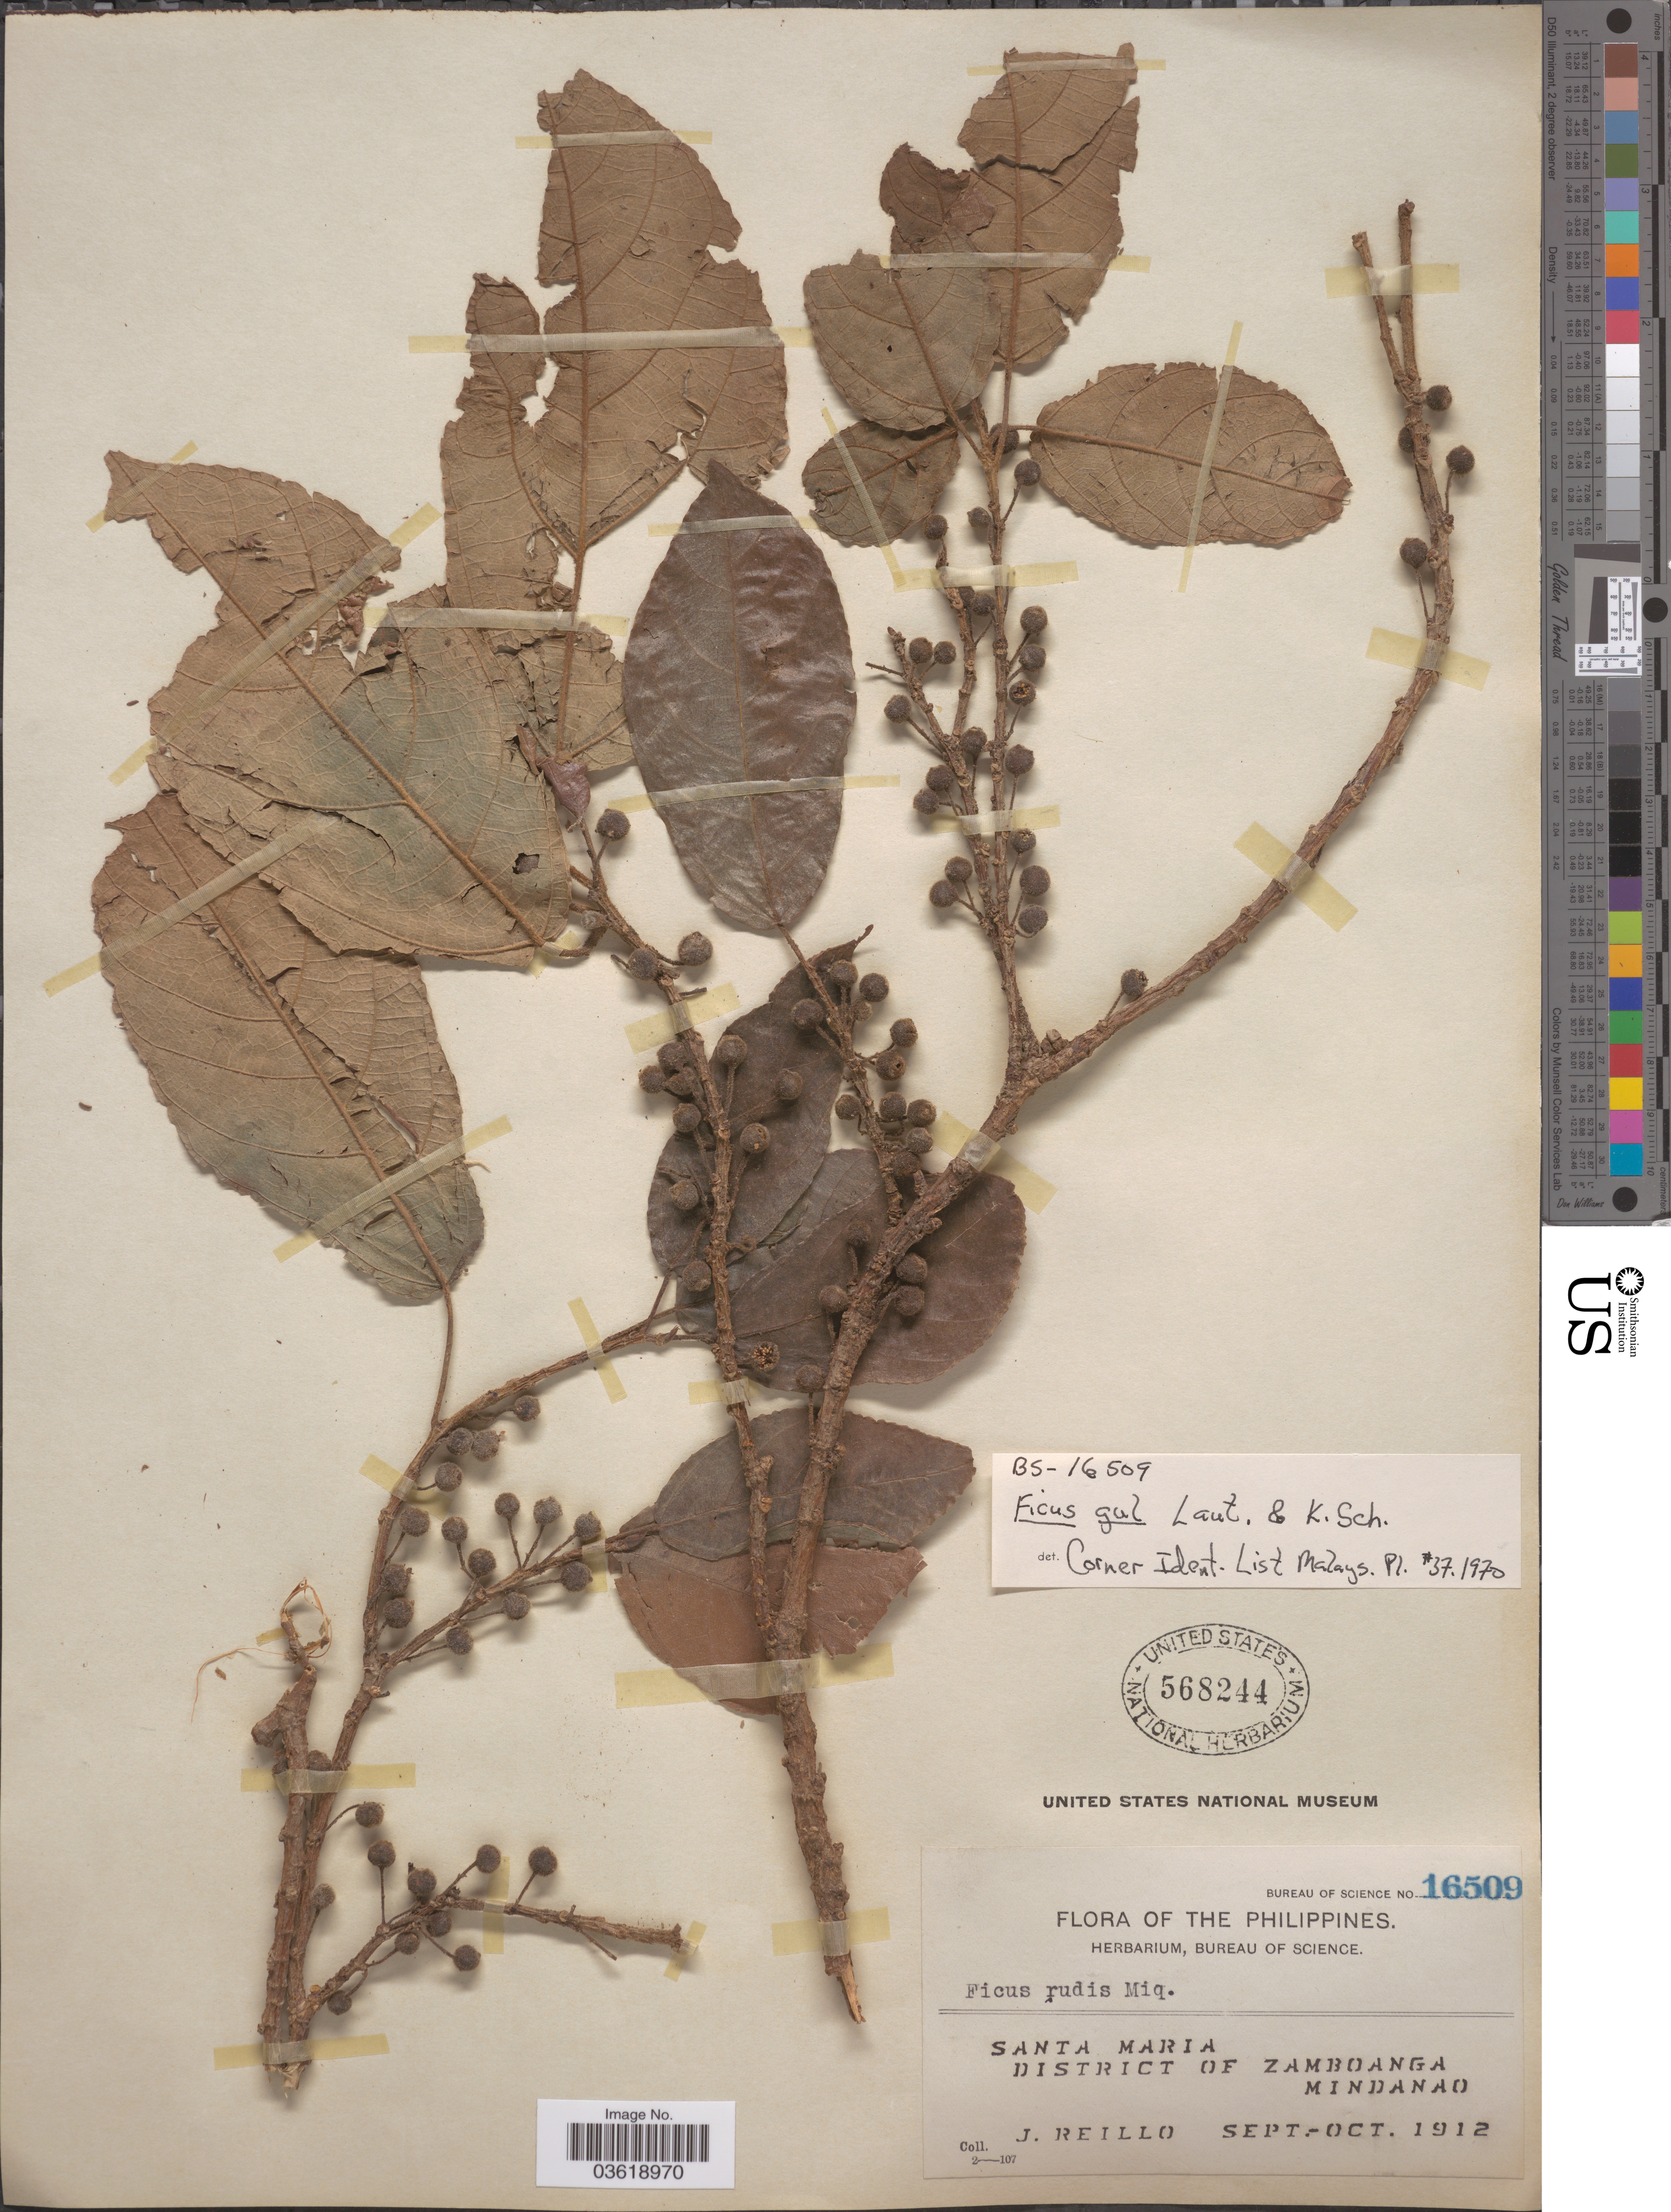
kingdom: Plantae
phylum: Tracheophyta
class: Magnoliopsida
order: Rosales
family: Moraceae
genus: Ficus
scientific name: Ficus gul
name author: Lauterb. & K. Schum.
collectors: J. Reillo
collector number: Bureau of Science 16509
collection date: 1912-09/1912-10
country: Philippines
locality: Santa Maria. District of Zamboanga. Mindanao.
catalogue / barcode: US 568244